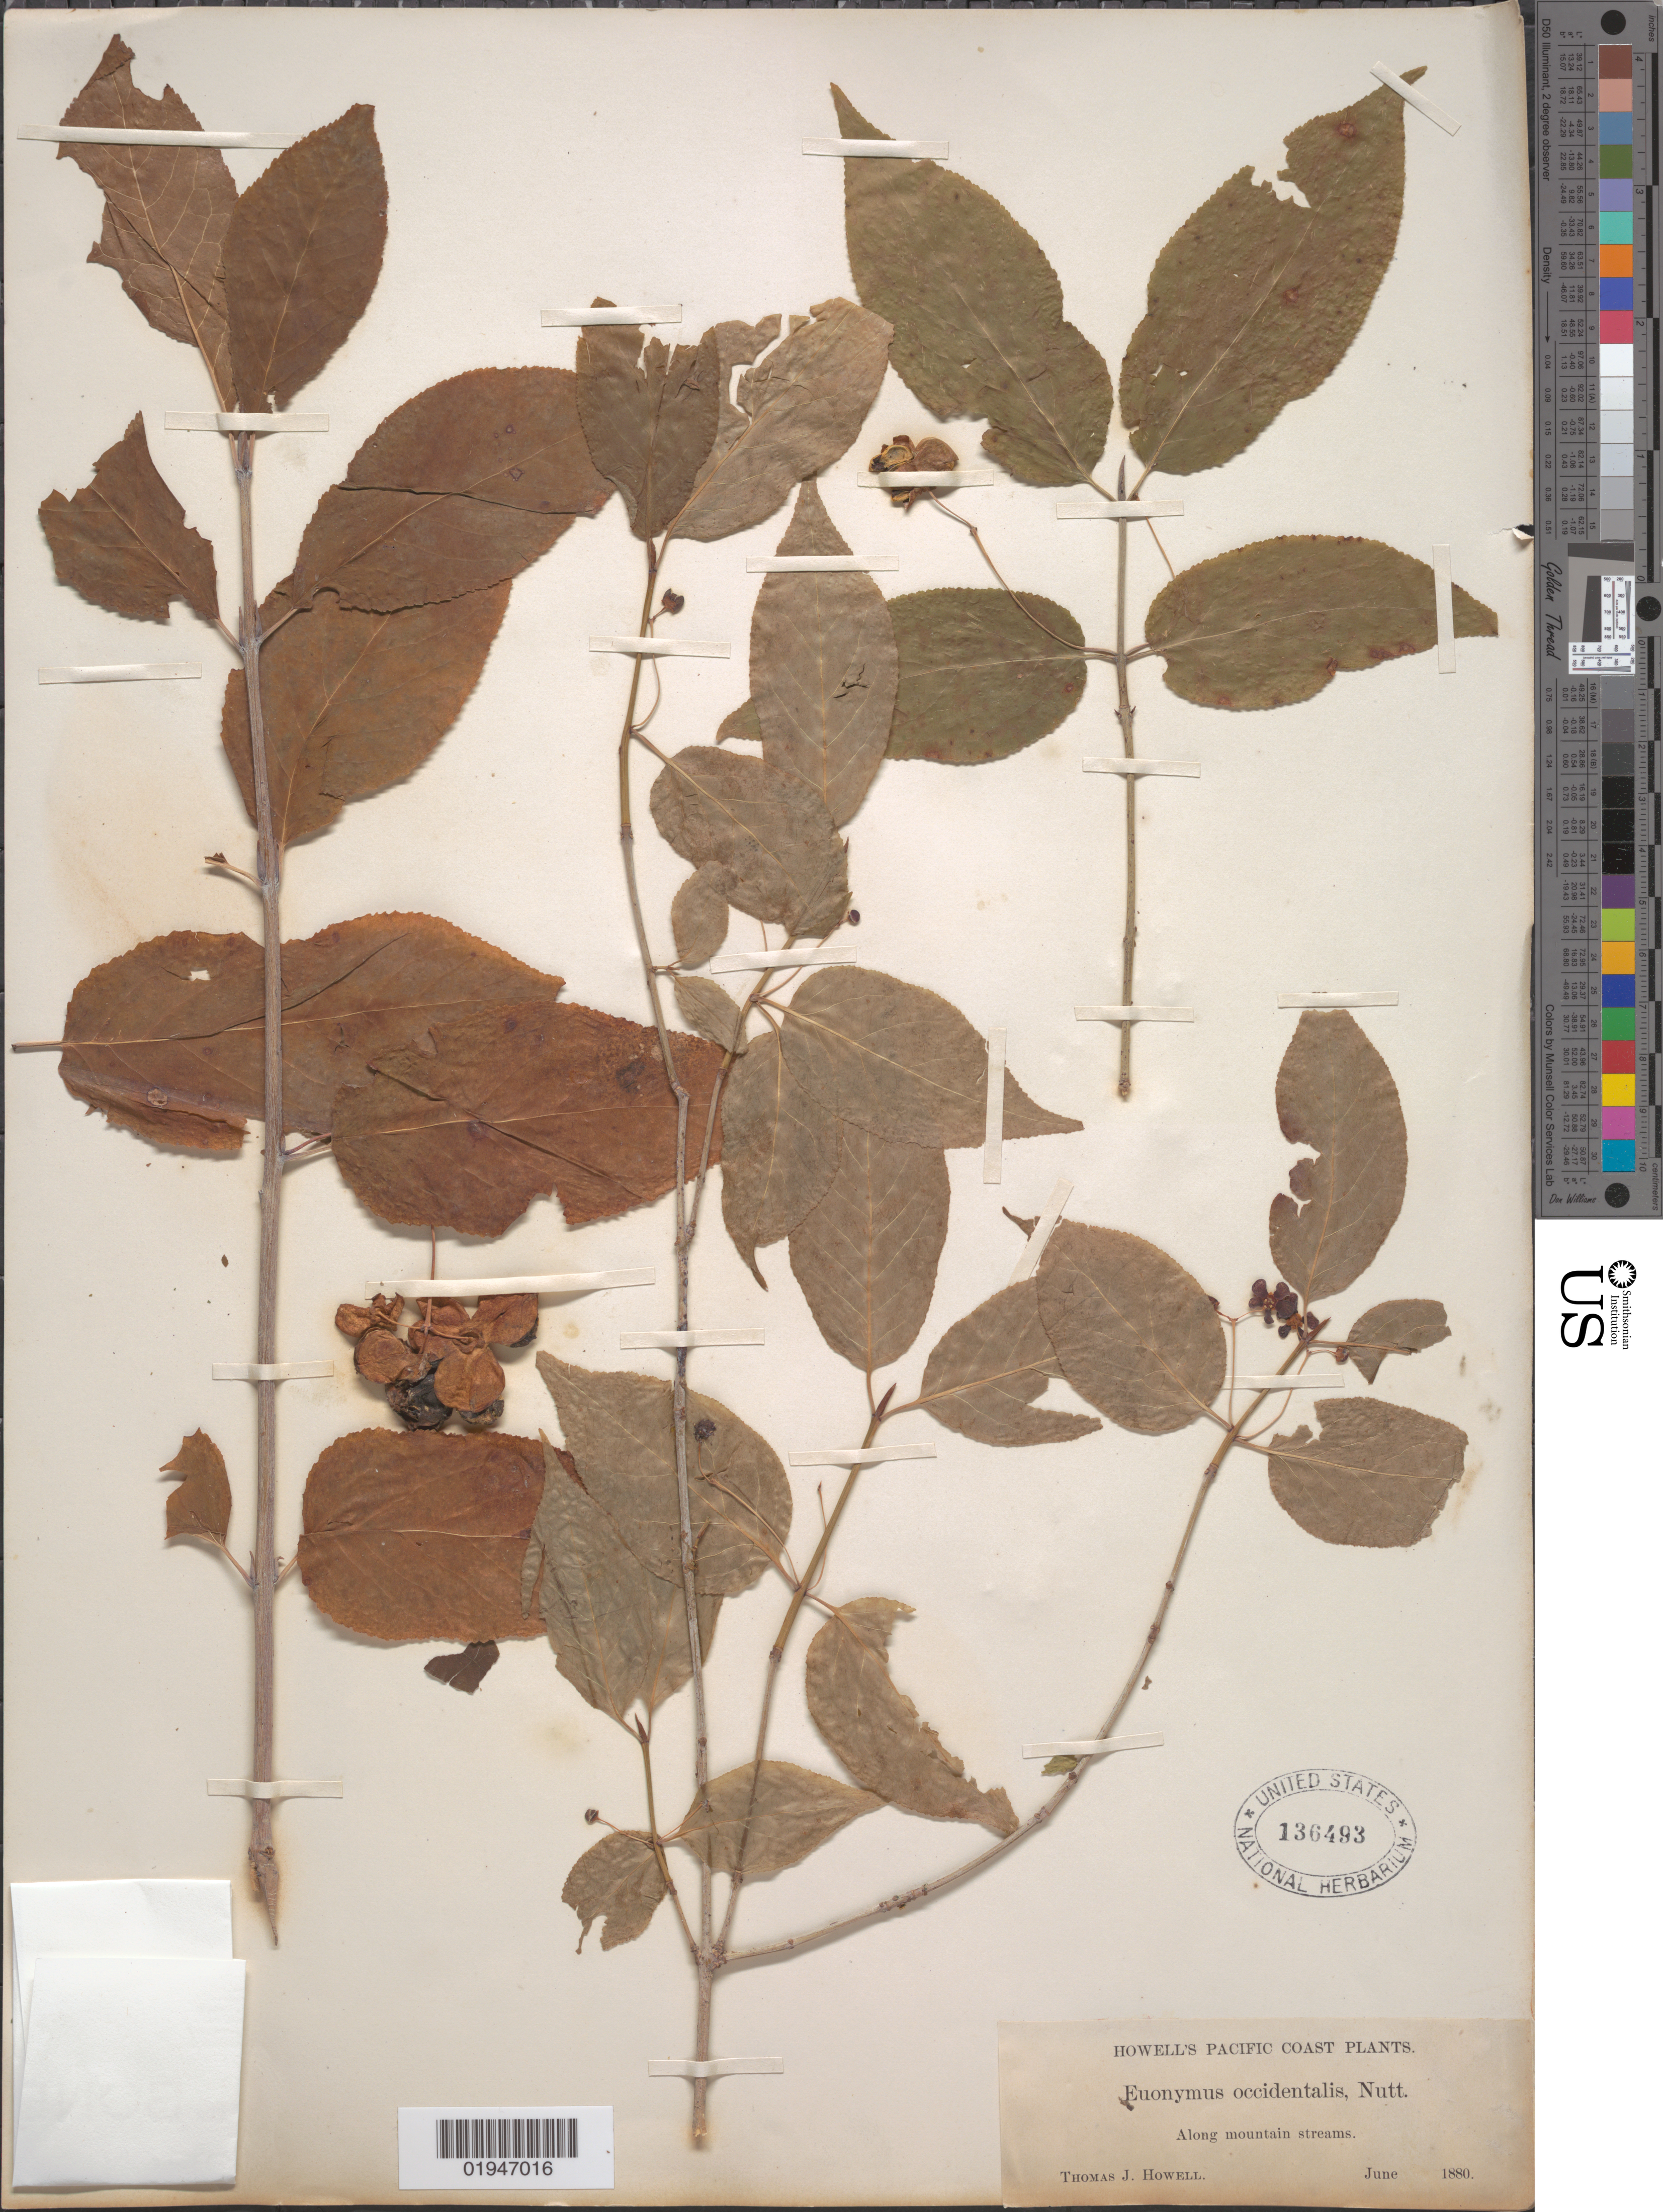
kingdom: Plantae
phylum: Tracheophyta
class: Magnoliopsida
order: Celastrales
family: Celastraceae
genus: Euonymus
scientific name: Euonymus occidentalis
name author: Nutt. ex Torr.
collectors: T. J. Howell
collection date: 1880-06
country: United States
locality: Pacific coast plants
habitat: Along mountain streams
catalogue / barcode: US 136493